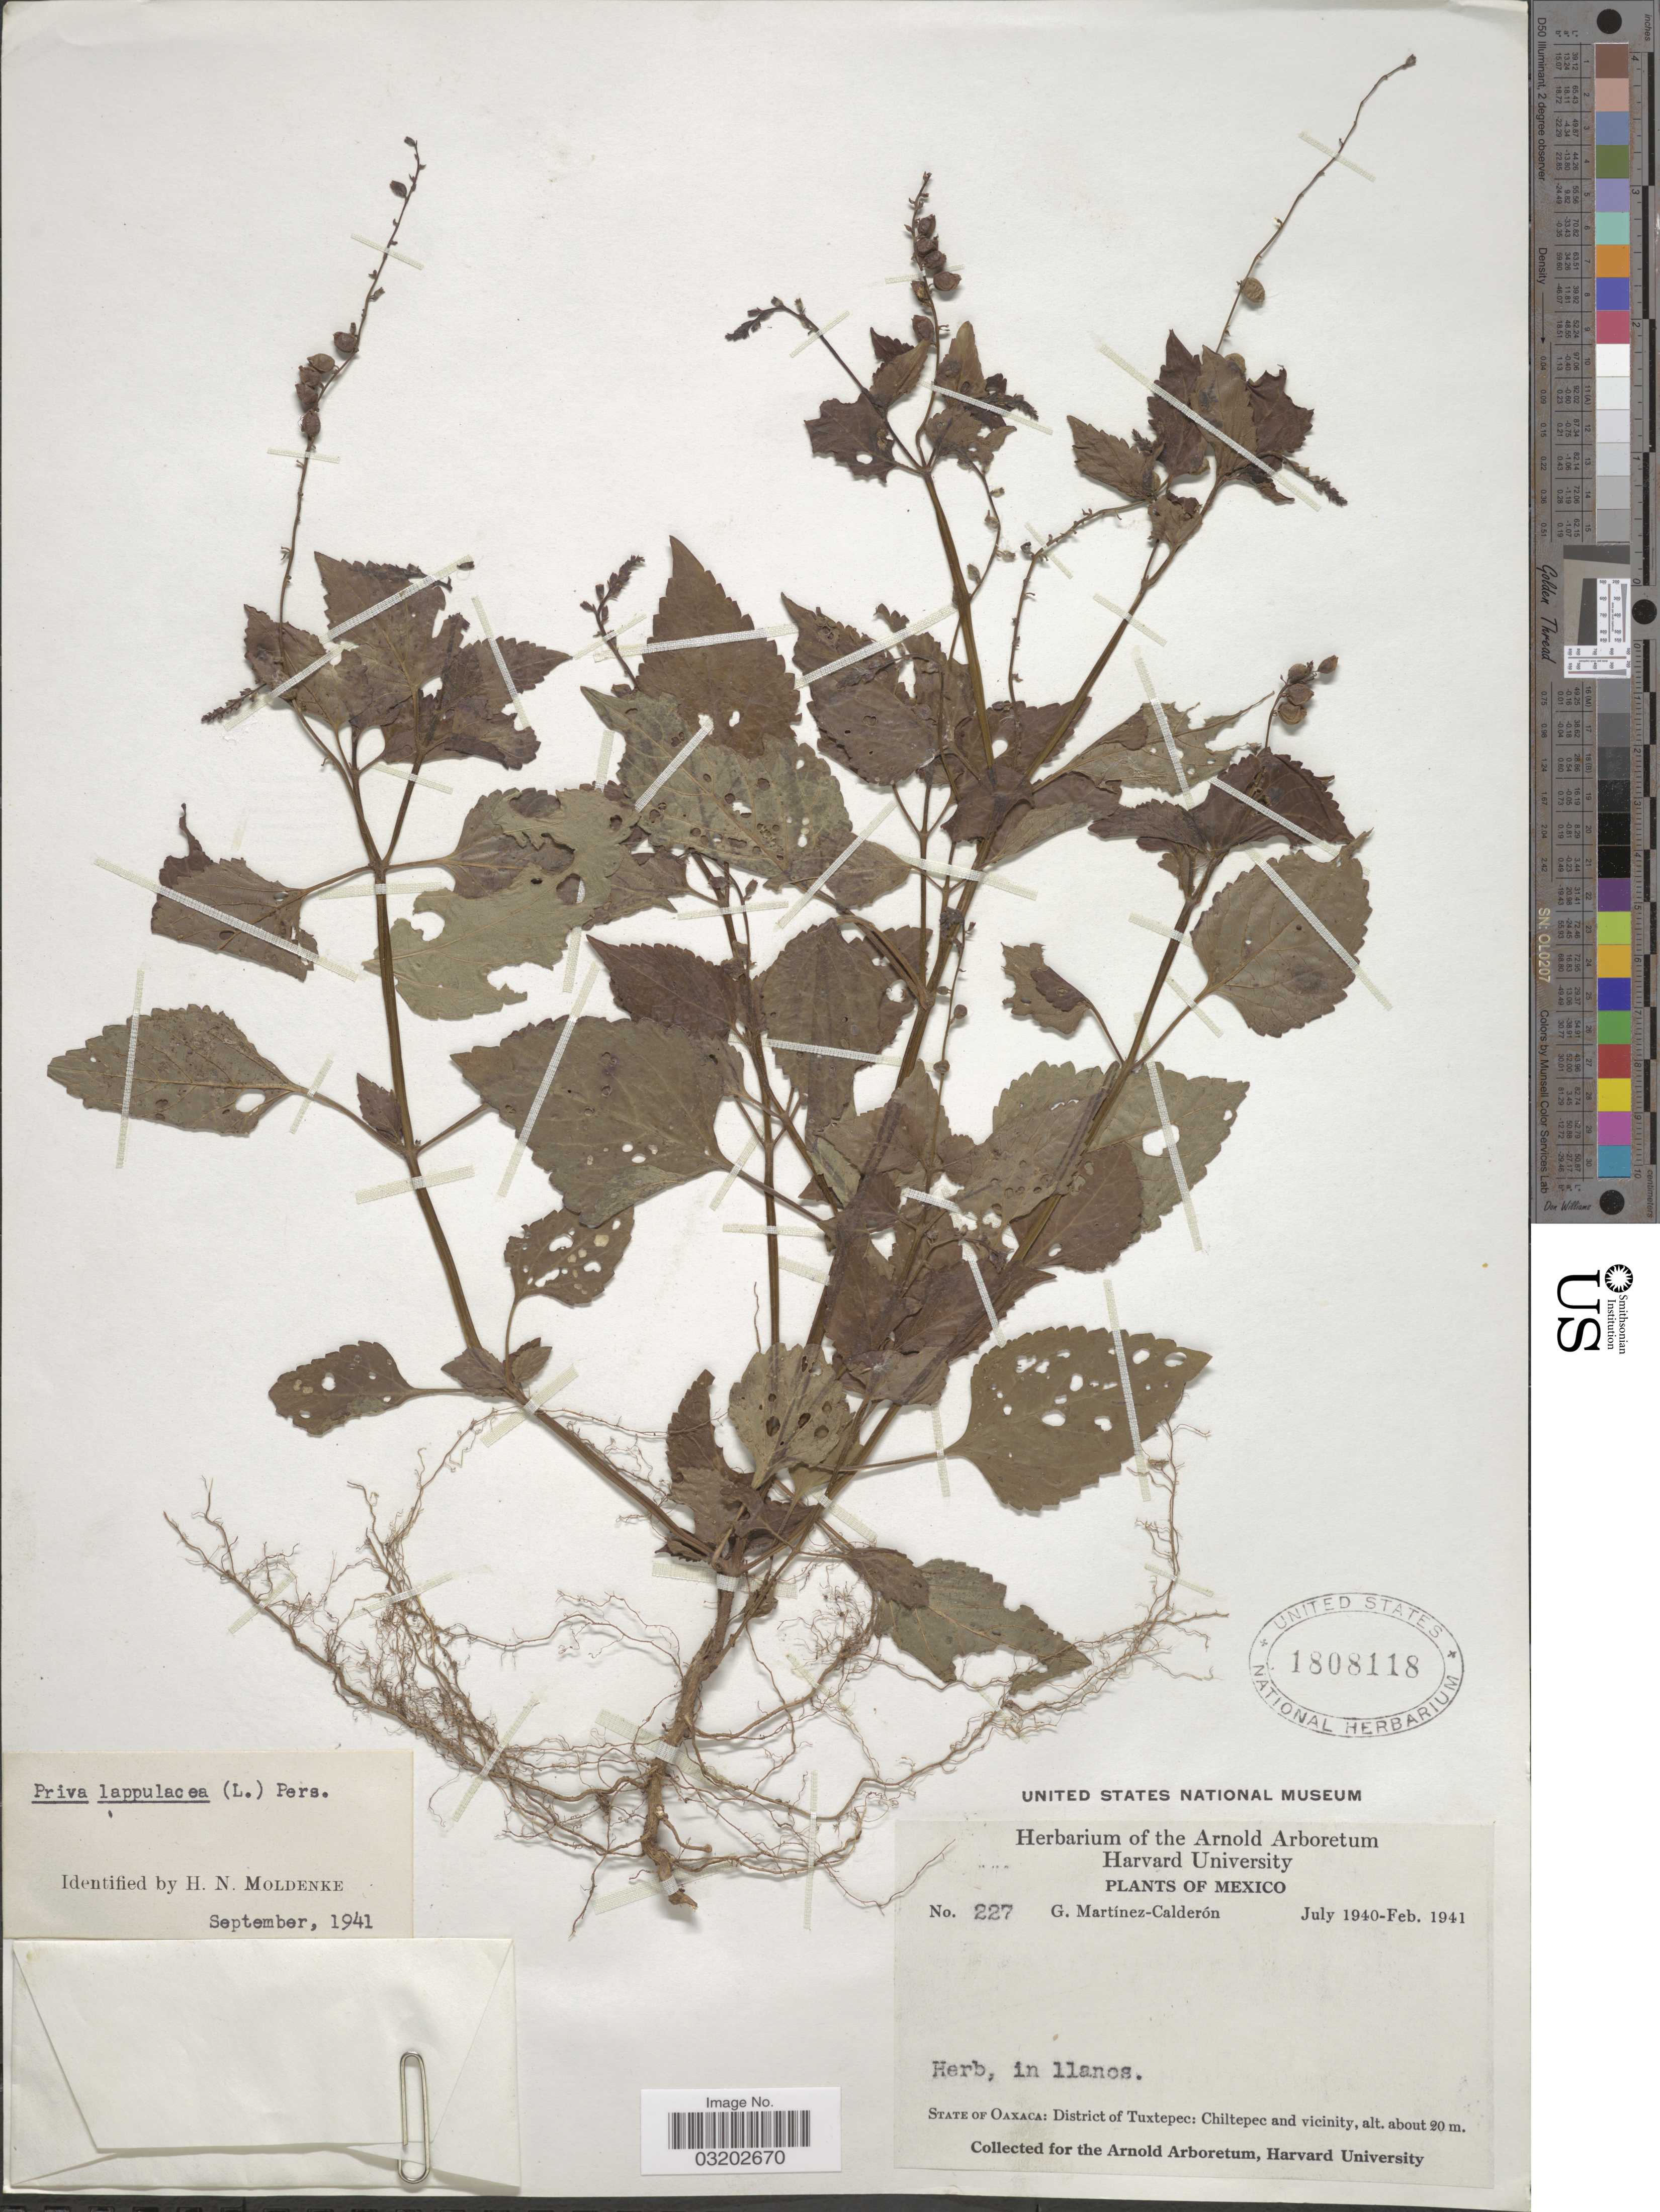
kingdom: Plantae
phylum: Tracheophyta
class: Magnoliopsida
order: Lamiales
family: Verbenaceae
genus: Priva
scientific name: Priva lappulacea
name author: (L.) Pers.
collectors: G. Martínez Calderón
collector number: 227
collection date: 1940-07/1941-02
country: Mexico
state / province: Oaxaca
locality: District of Tuxtepec: Chiltepec and vicinity.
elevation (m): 20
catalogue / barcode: US 1808118